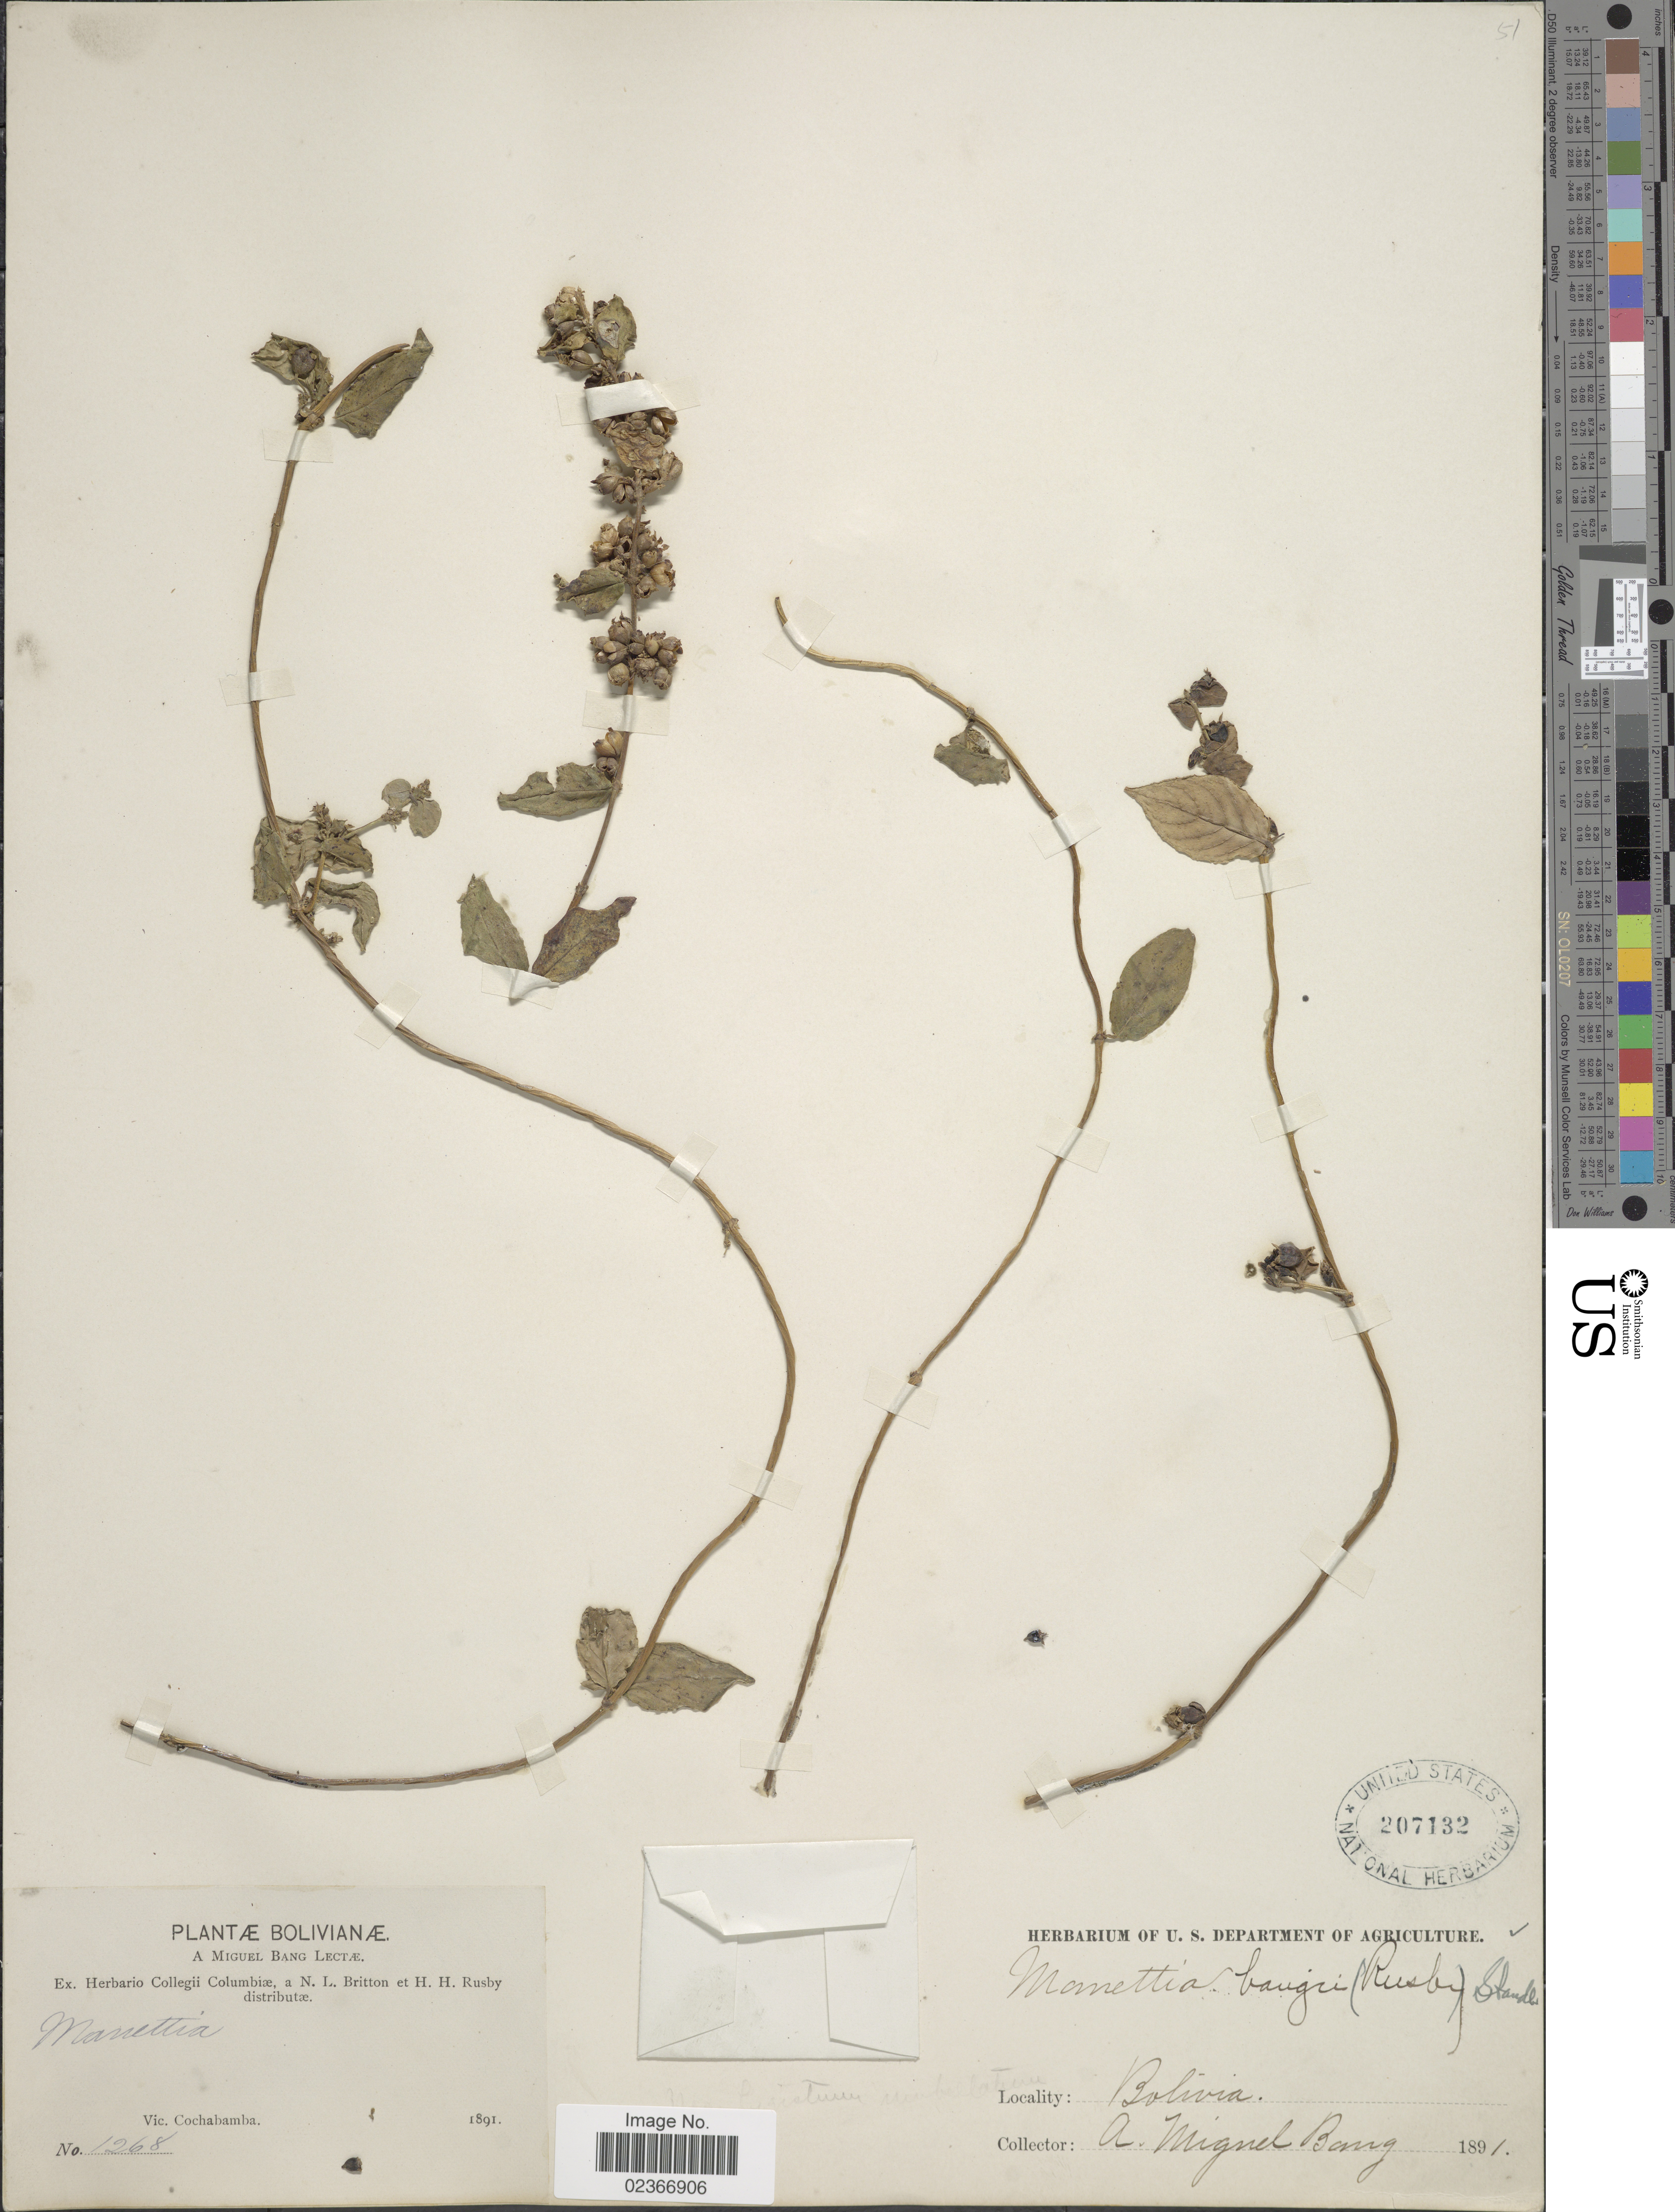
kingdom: Plantae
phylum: Tracheophyta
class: Magnoliopsida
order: Gentianales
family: Rubiaceae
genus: Manettia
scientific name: Manettia bangii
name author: (Rusby) Rusby ex Wernham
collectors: M. Bang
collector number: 1268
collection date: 1891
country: Bolivia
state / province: Cochabamba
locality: Vic. cochabamba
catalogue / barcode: US 207132